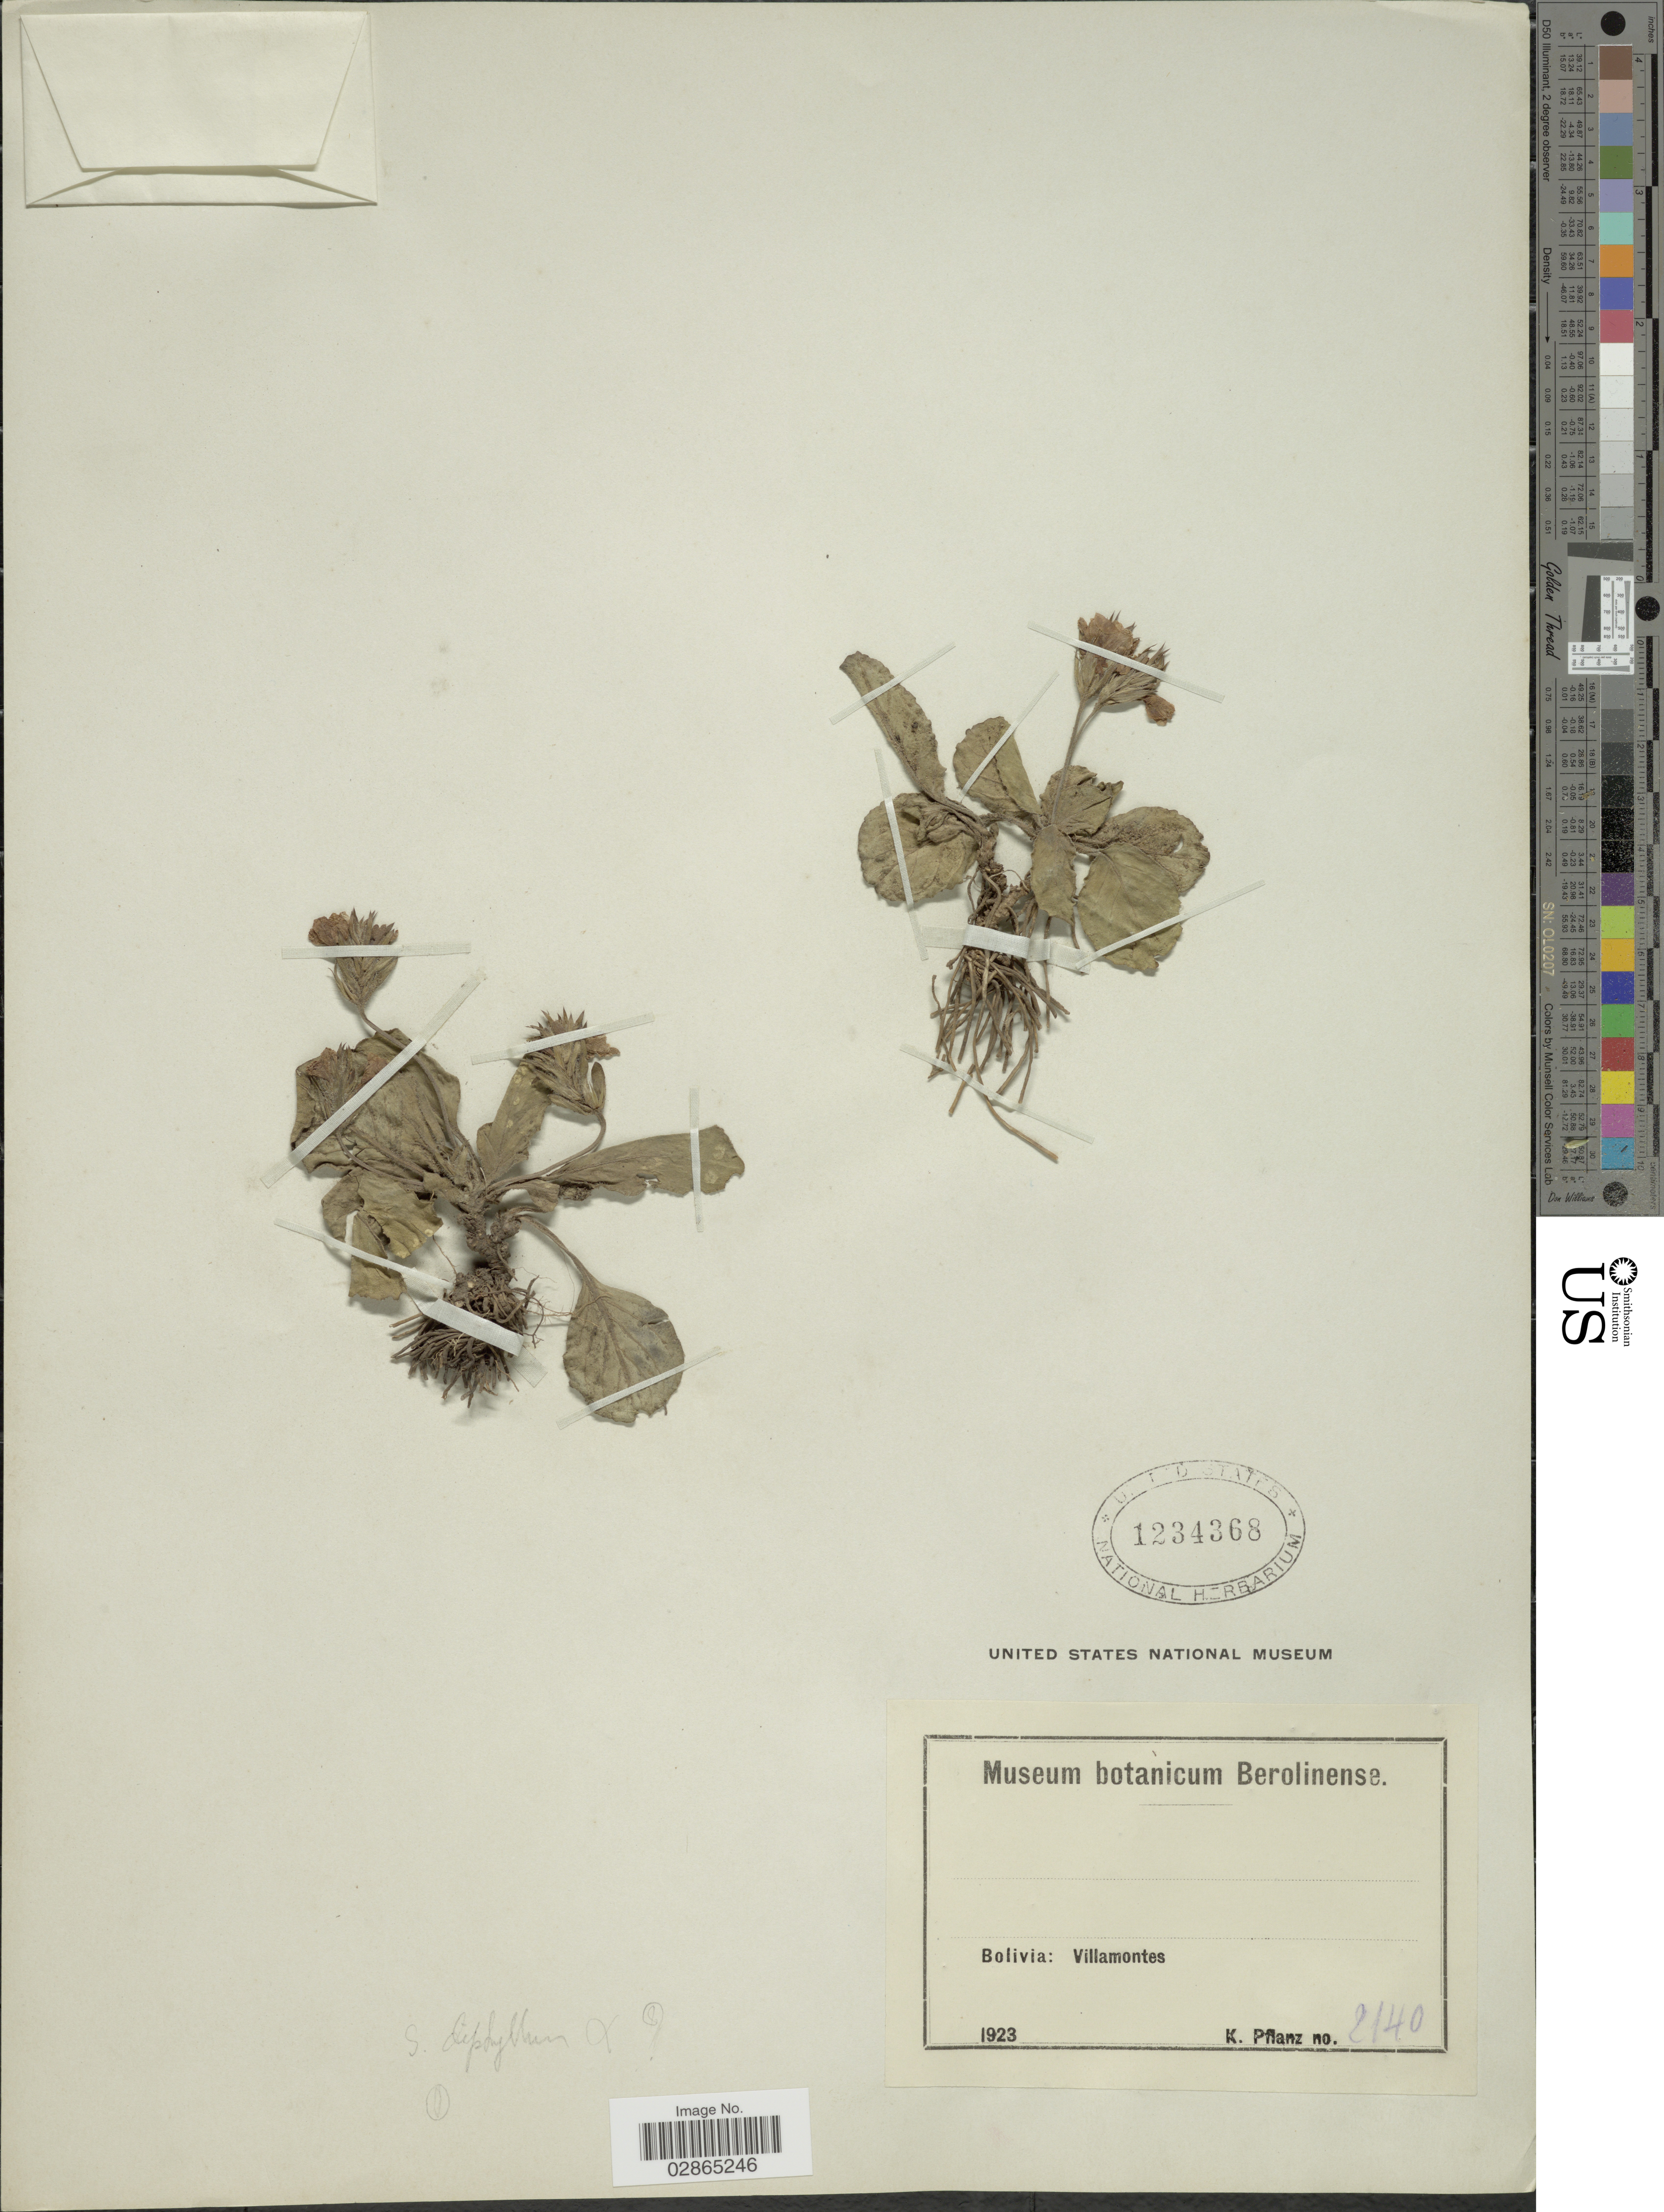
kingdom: Plantae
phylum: Tracheophyta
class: Magnoliopsida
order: Lamiales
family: Acanthaceae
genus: Stenandrium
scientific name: Stenandrium dulce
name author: (Cav.) Nees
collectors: K. Pflanz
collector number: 2140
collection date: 1923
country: Bolivia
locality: Villamontes.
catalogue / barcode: US 1234368